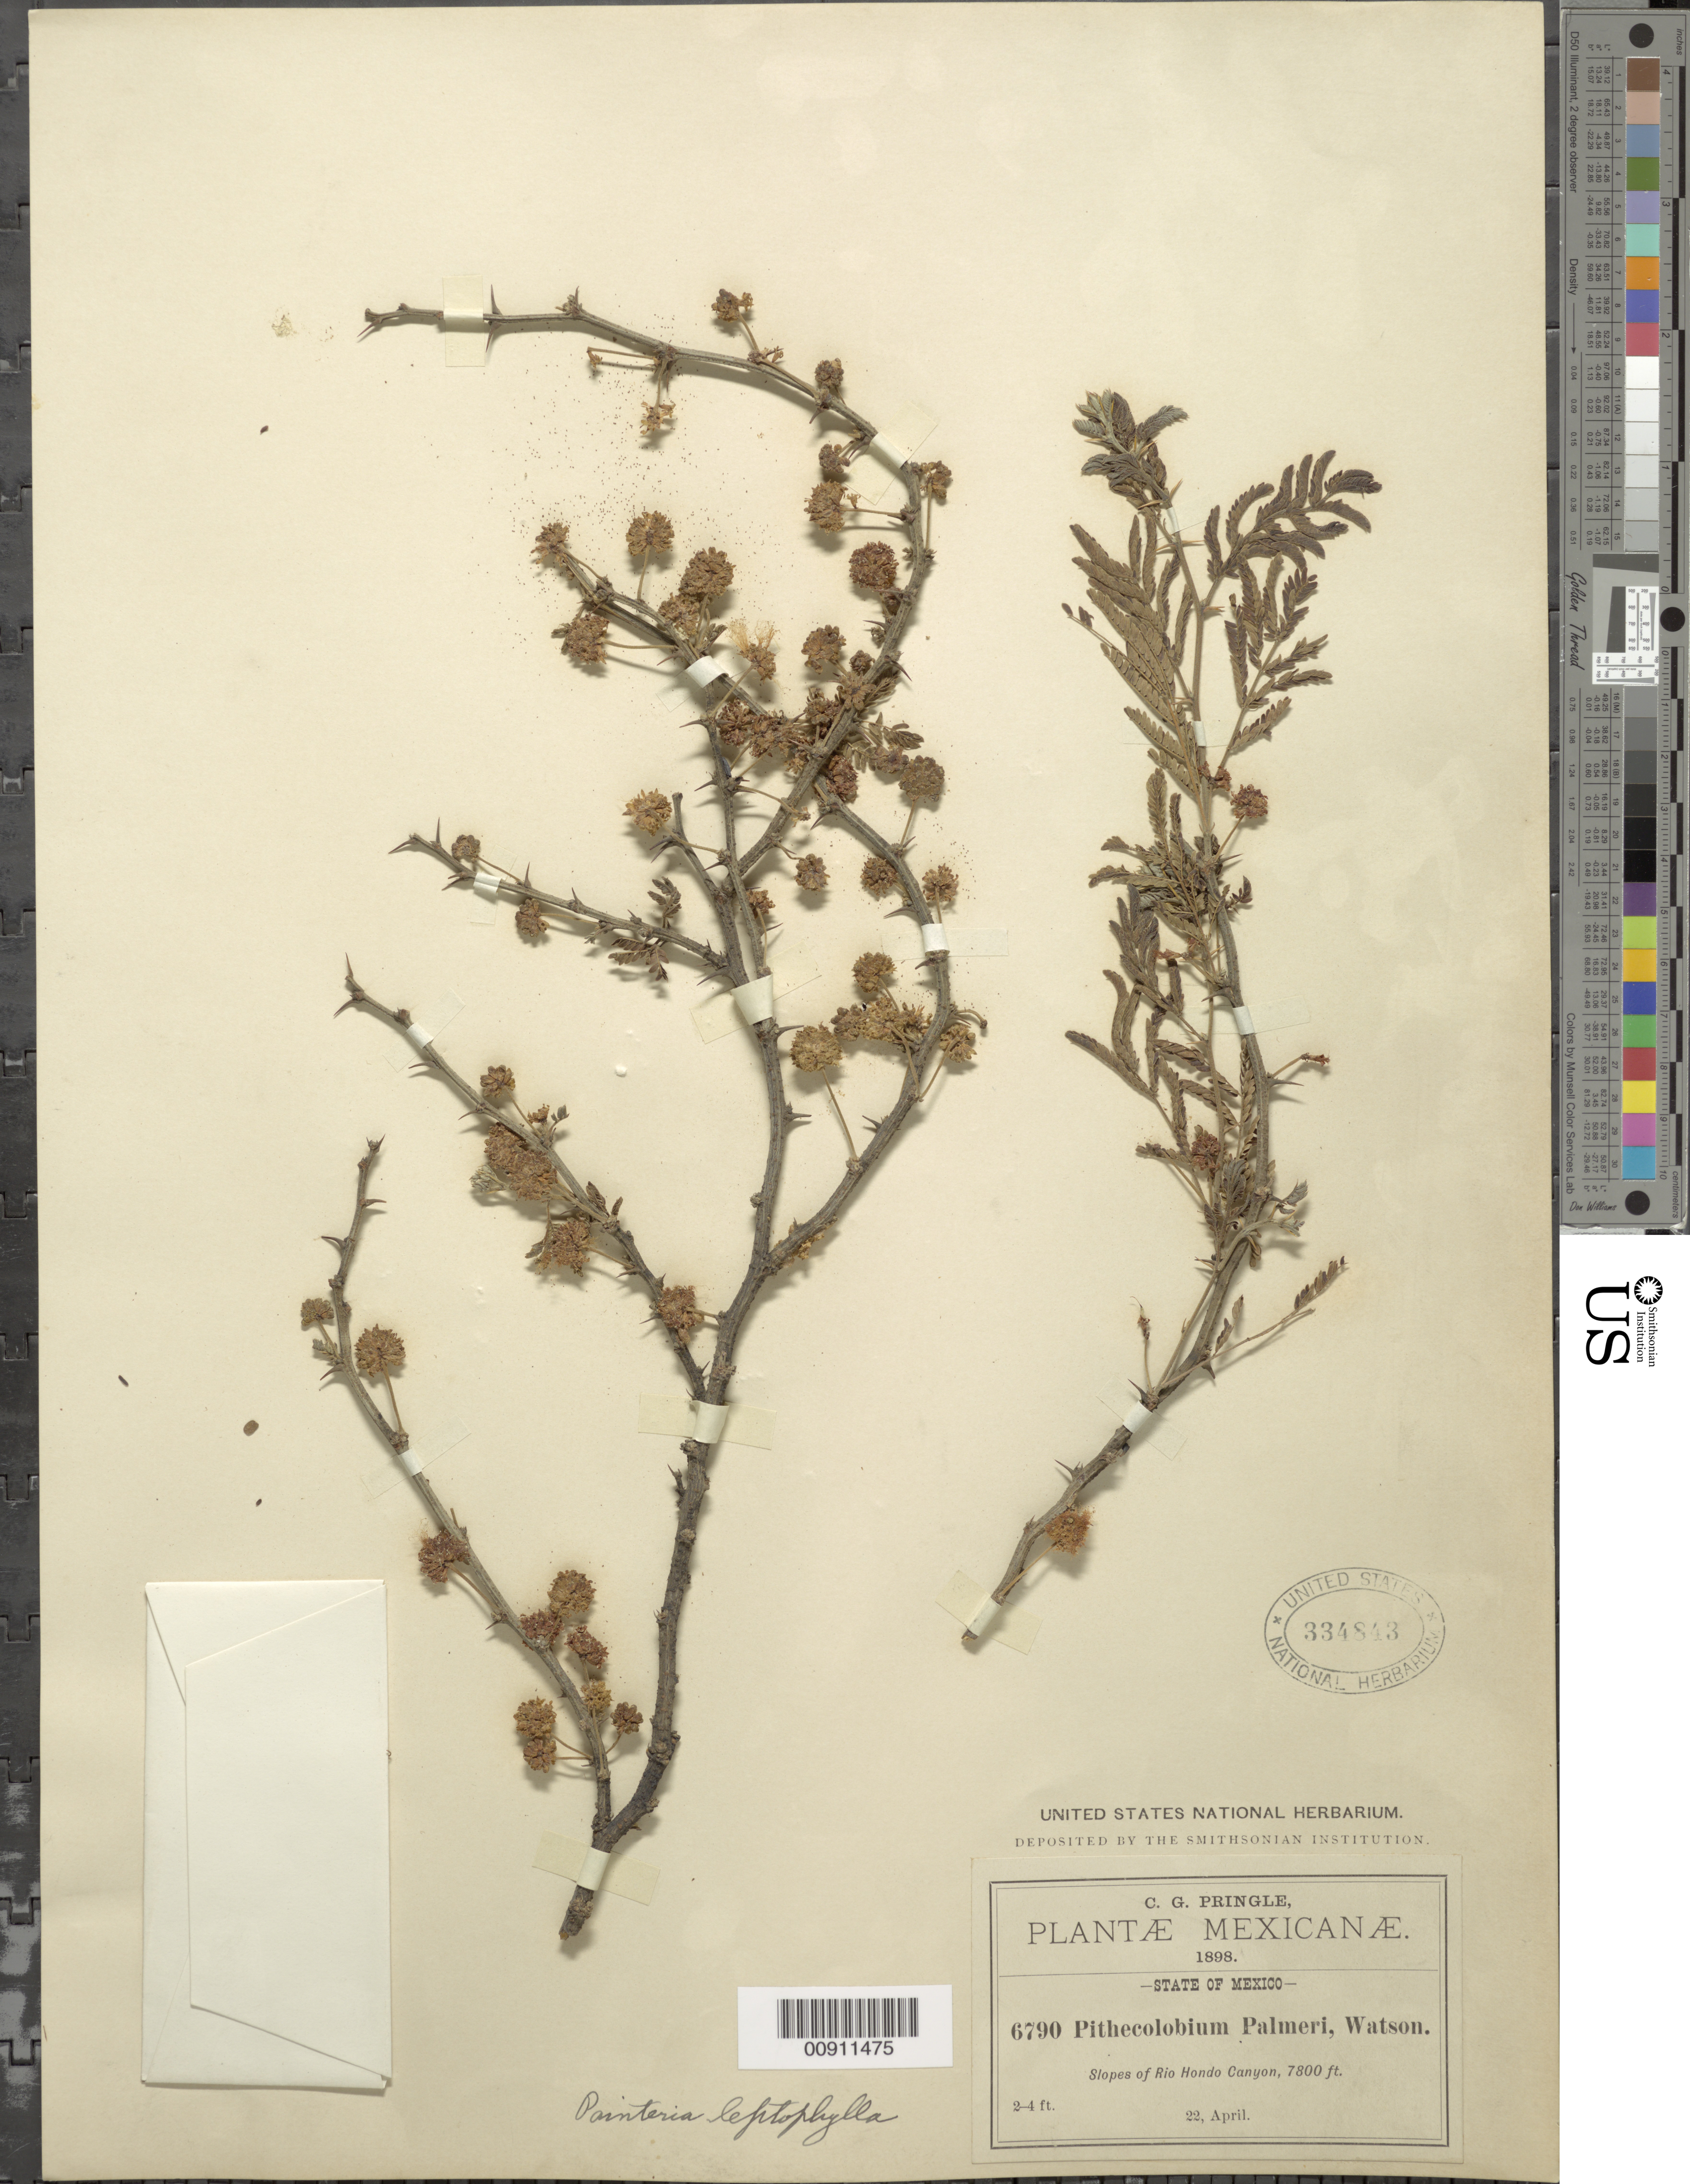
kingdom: Plantae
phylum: Tracheophyta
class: Magnoliopsida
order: Fabales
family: Fabaceae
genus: Ricoa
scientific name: Ricoa leptophylla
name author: (DC.) Duno & Torke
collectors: C. G. Pringle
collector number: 6790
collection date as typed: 22 Apr 1898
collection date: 1898-04-22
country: Mexico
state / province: México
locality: Slopes of Río Hondo Canyon.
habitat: Slopes of Canyon.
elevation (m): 2377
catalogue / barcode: US 334843